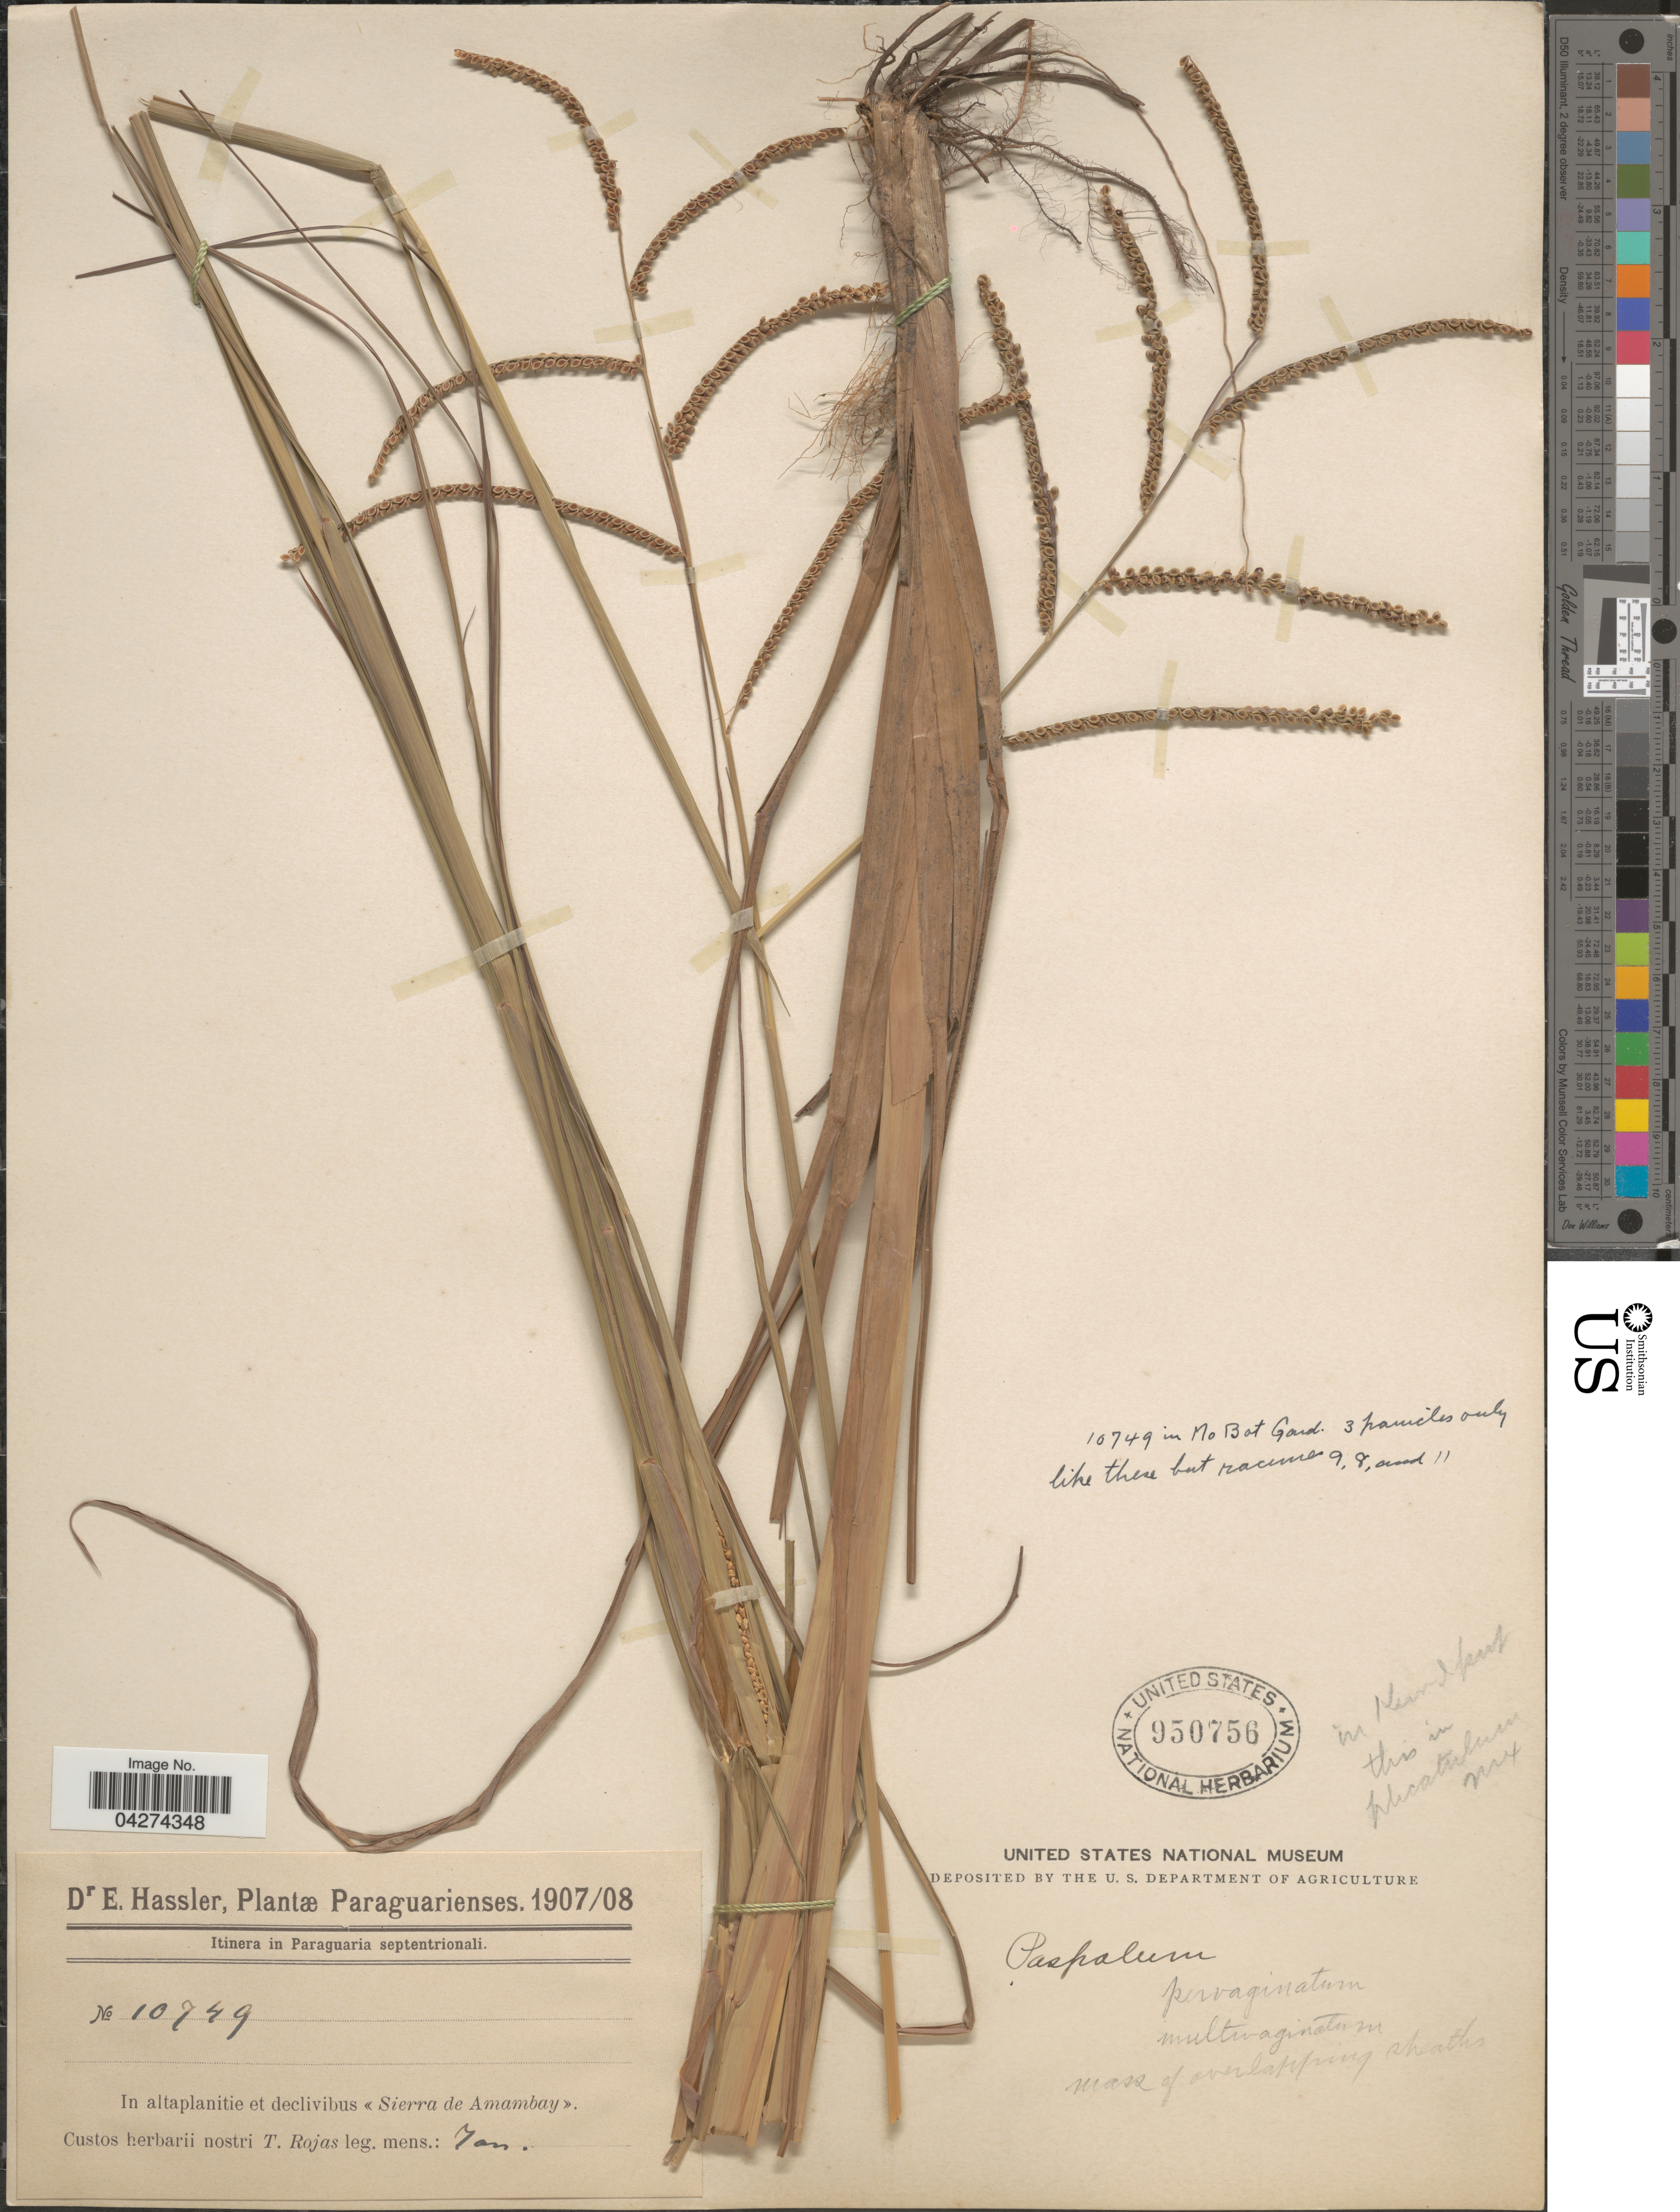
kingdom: Plantae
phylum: Tracheophyta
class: Liliopsida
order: Poales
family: Poaceae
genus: Paspalum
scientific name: Paspalum plicatulum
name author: Michx.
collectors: T. Rojas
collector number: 10749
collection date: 1907-01/1908-01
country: Paraguay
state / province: Amambay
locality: Paraguarienses. Itinera in Paraguaria septentrionali. In altaplanitie et declivibus «Sierra de Amambay».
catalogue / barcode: US 950756